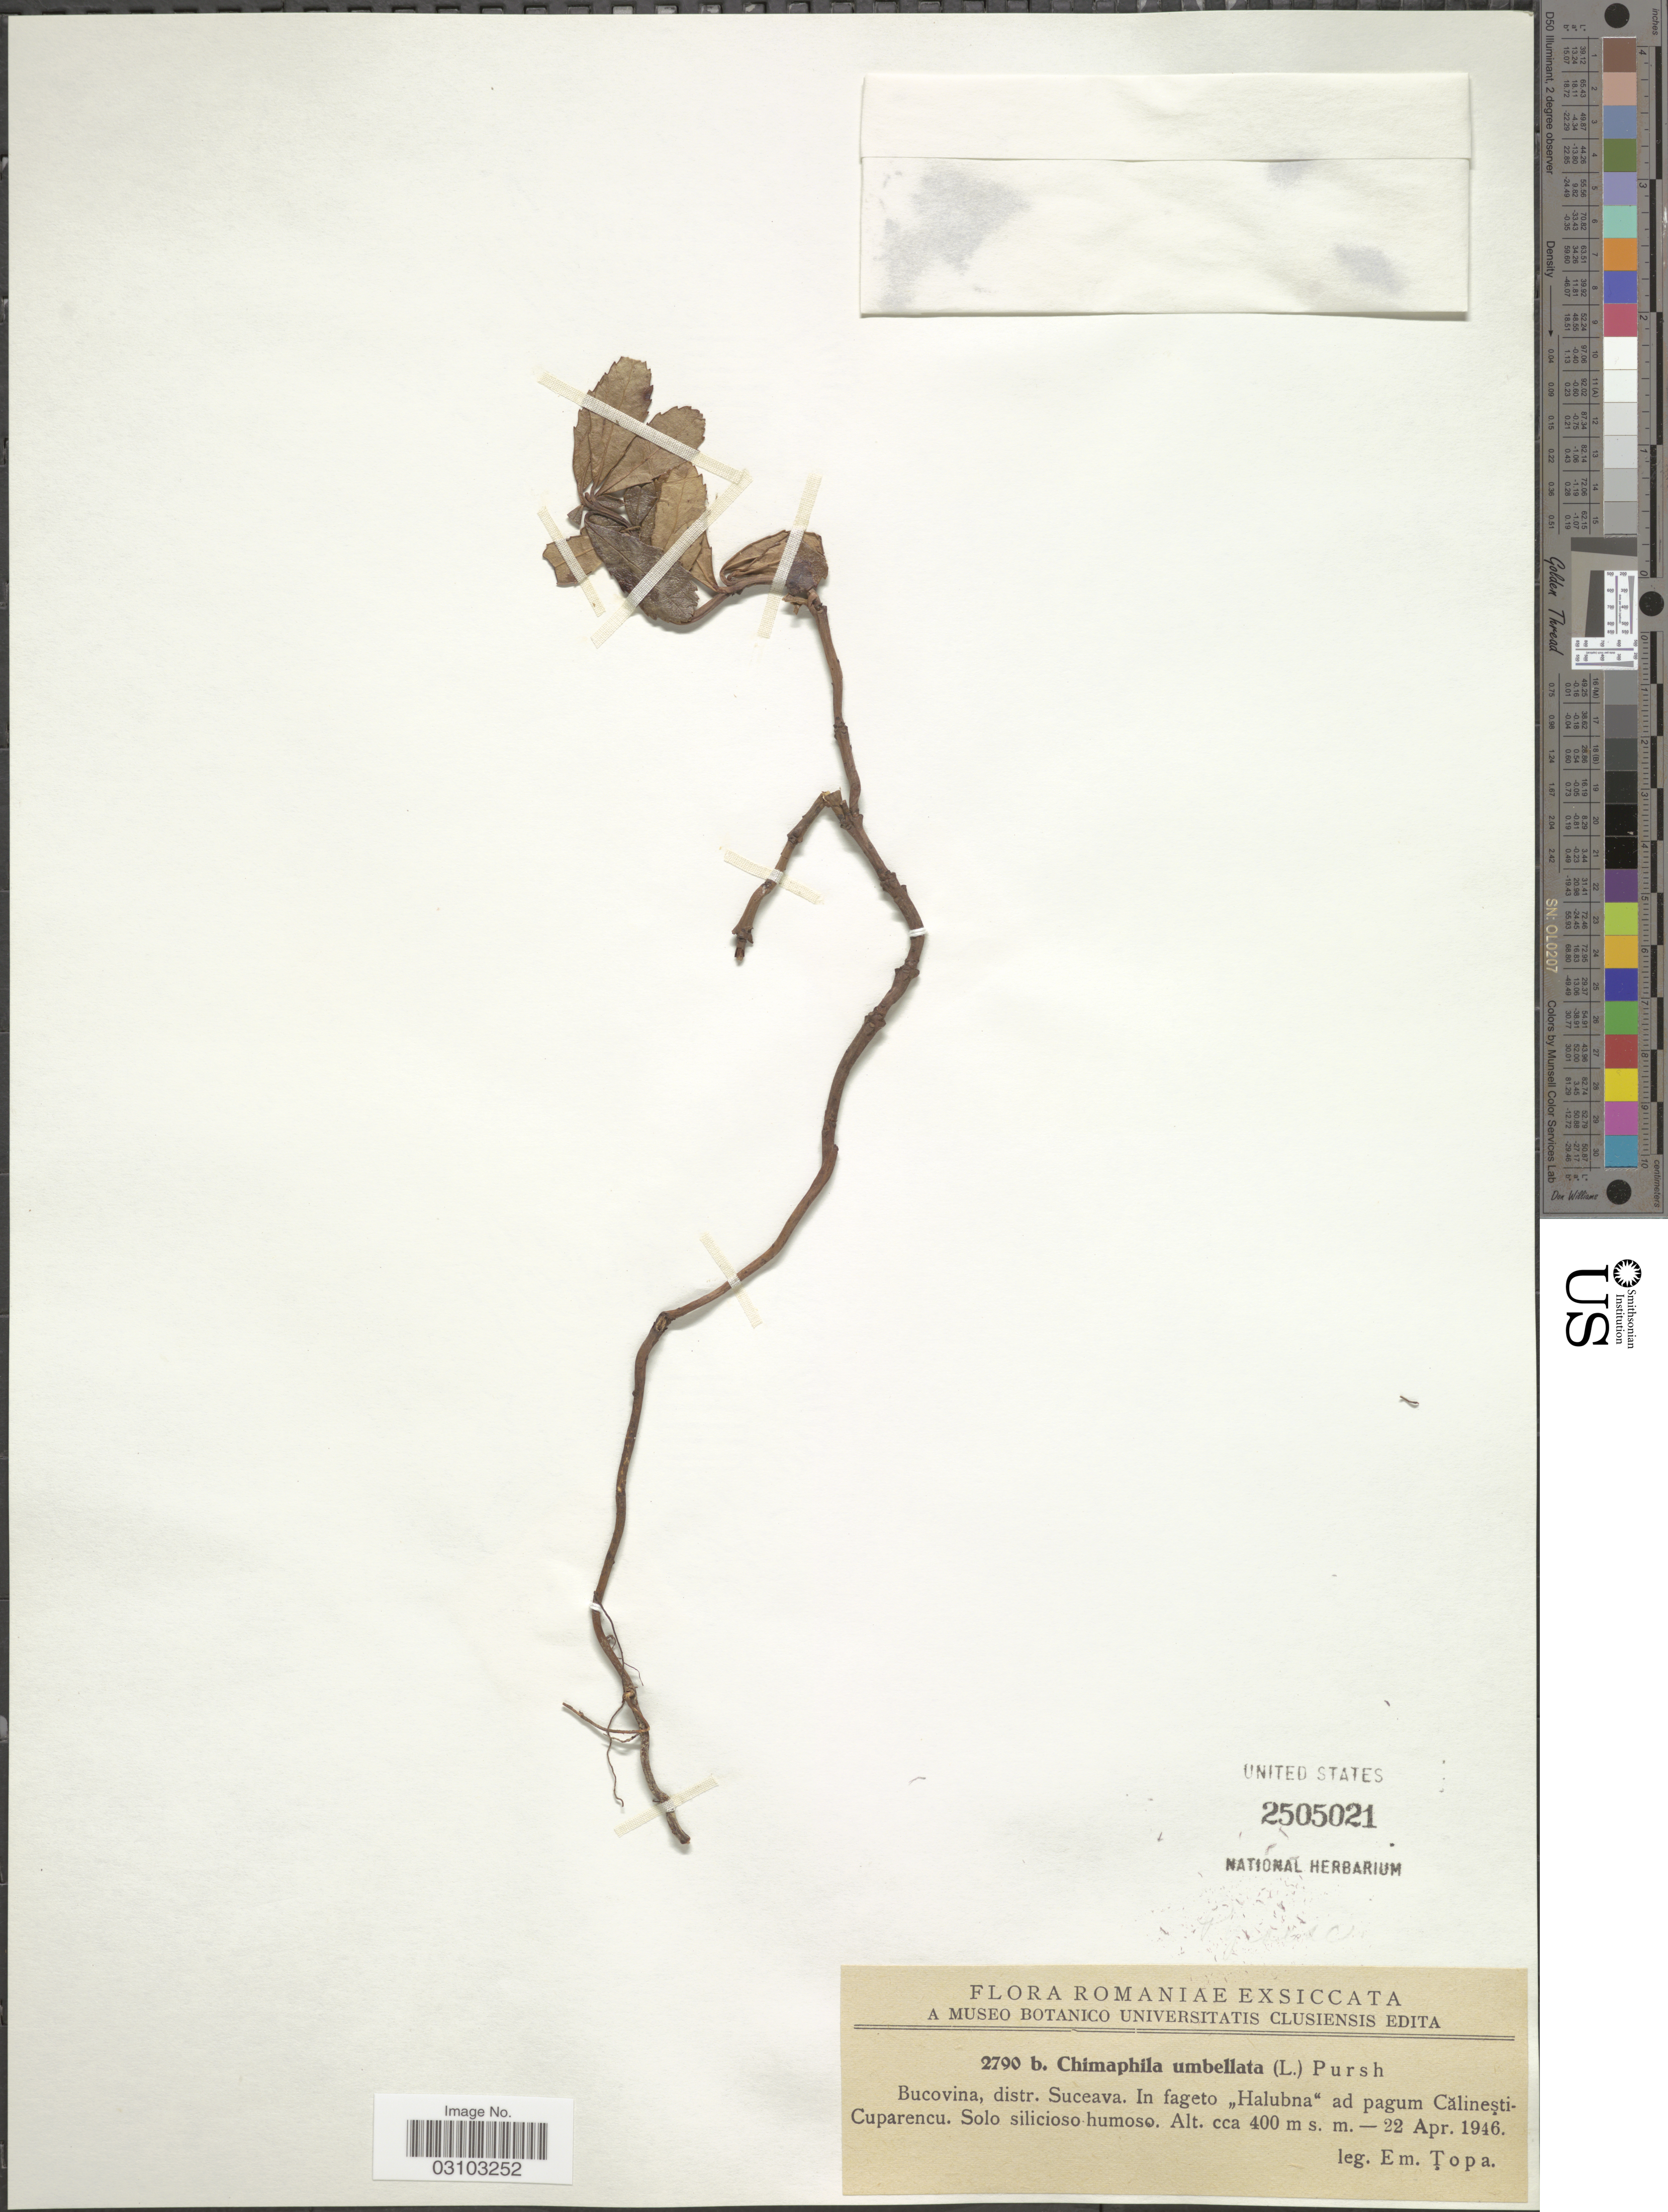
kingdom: Plantae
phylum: Tracheophyta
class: Magnoliopsida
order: Ericales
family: Ericaceae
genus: Chimaphila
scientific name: Chimaphila umbellata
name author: (L.) W.P.C. Barton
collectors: E. Topa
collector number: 2790b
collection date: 1946-04-22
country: Romania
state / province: Suceava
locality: Bucovina distr. Suceava. In fageto "Halubna" ad pagum Calinesti-Cuparencu.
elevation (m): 400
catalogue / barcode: US 2505021